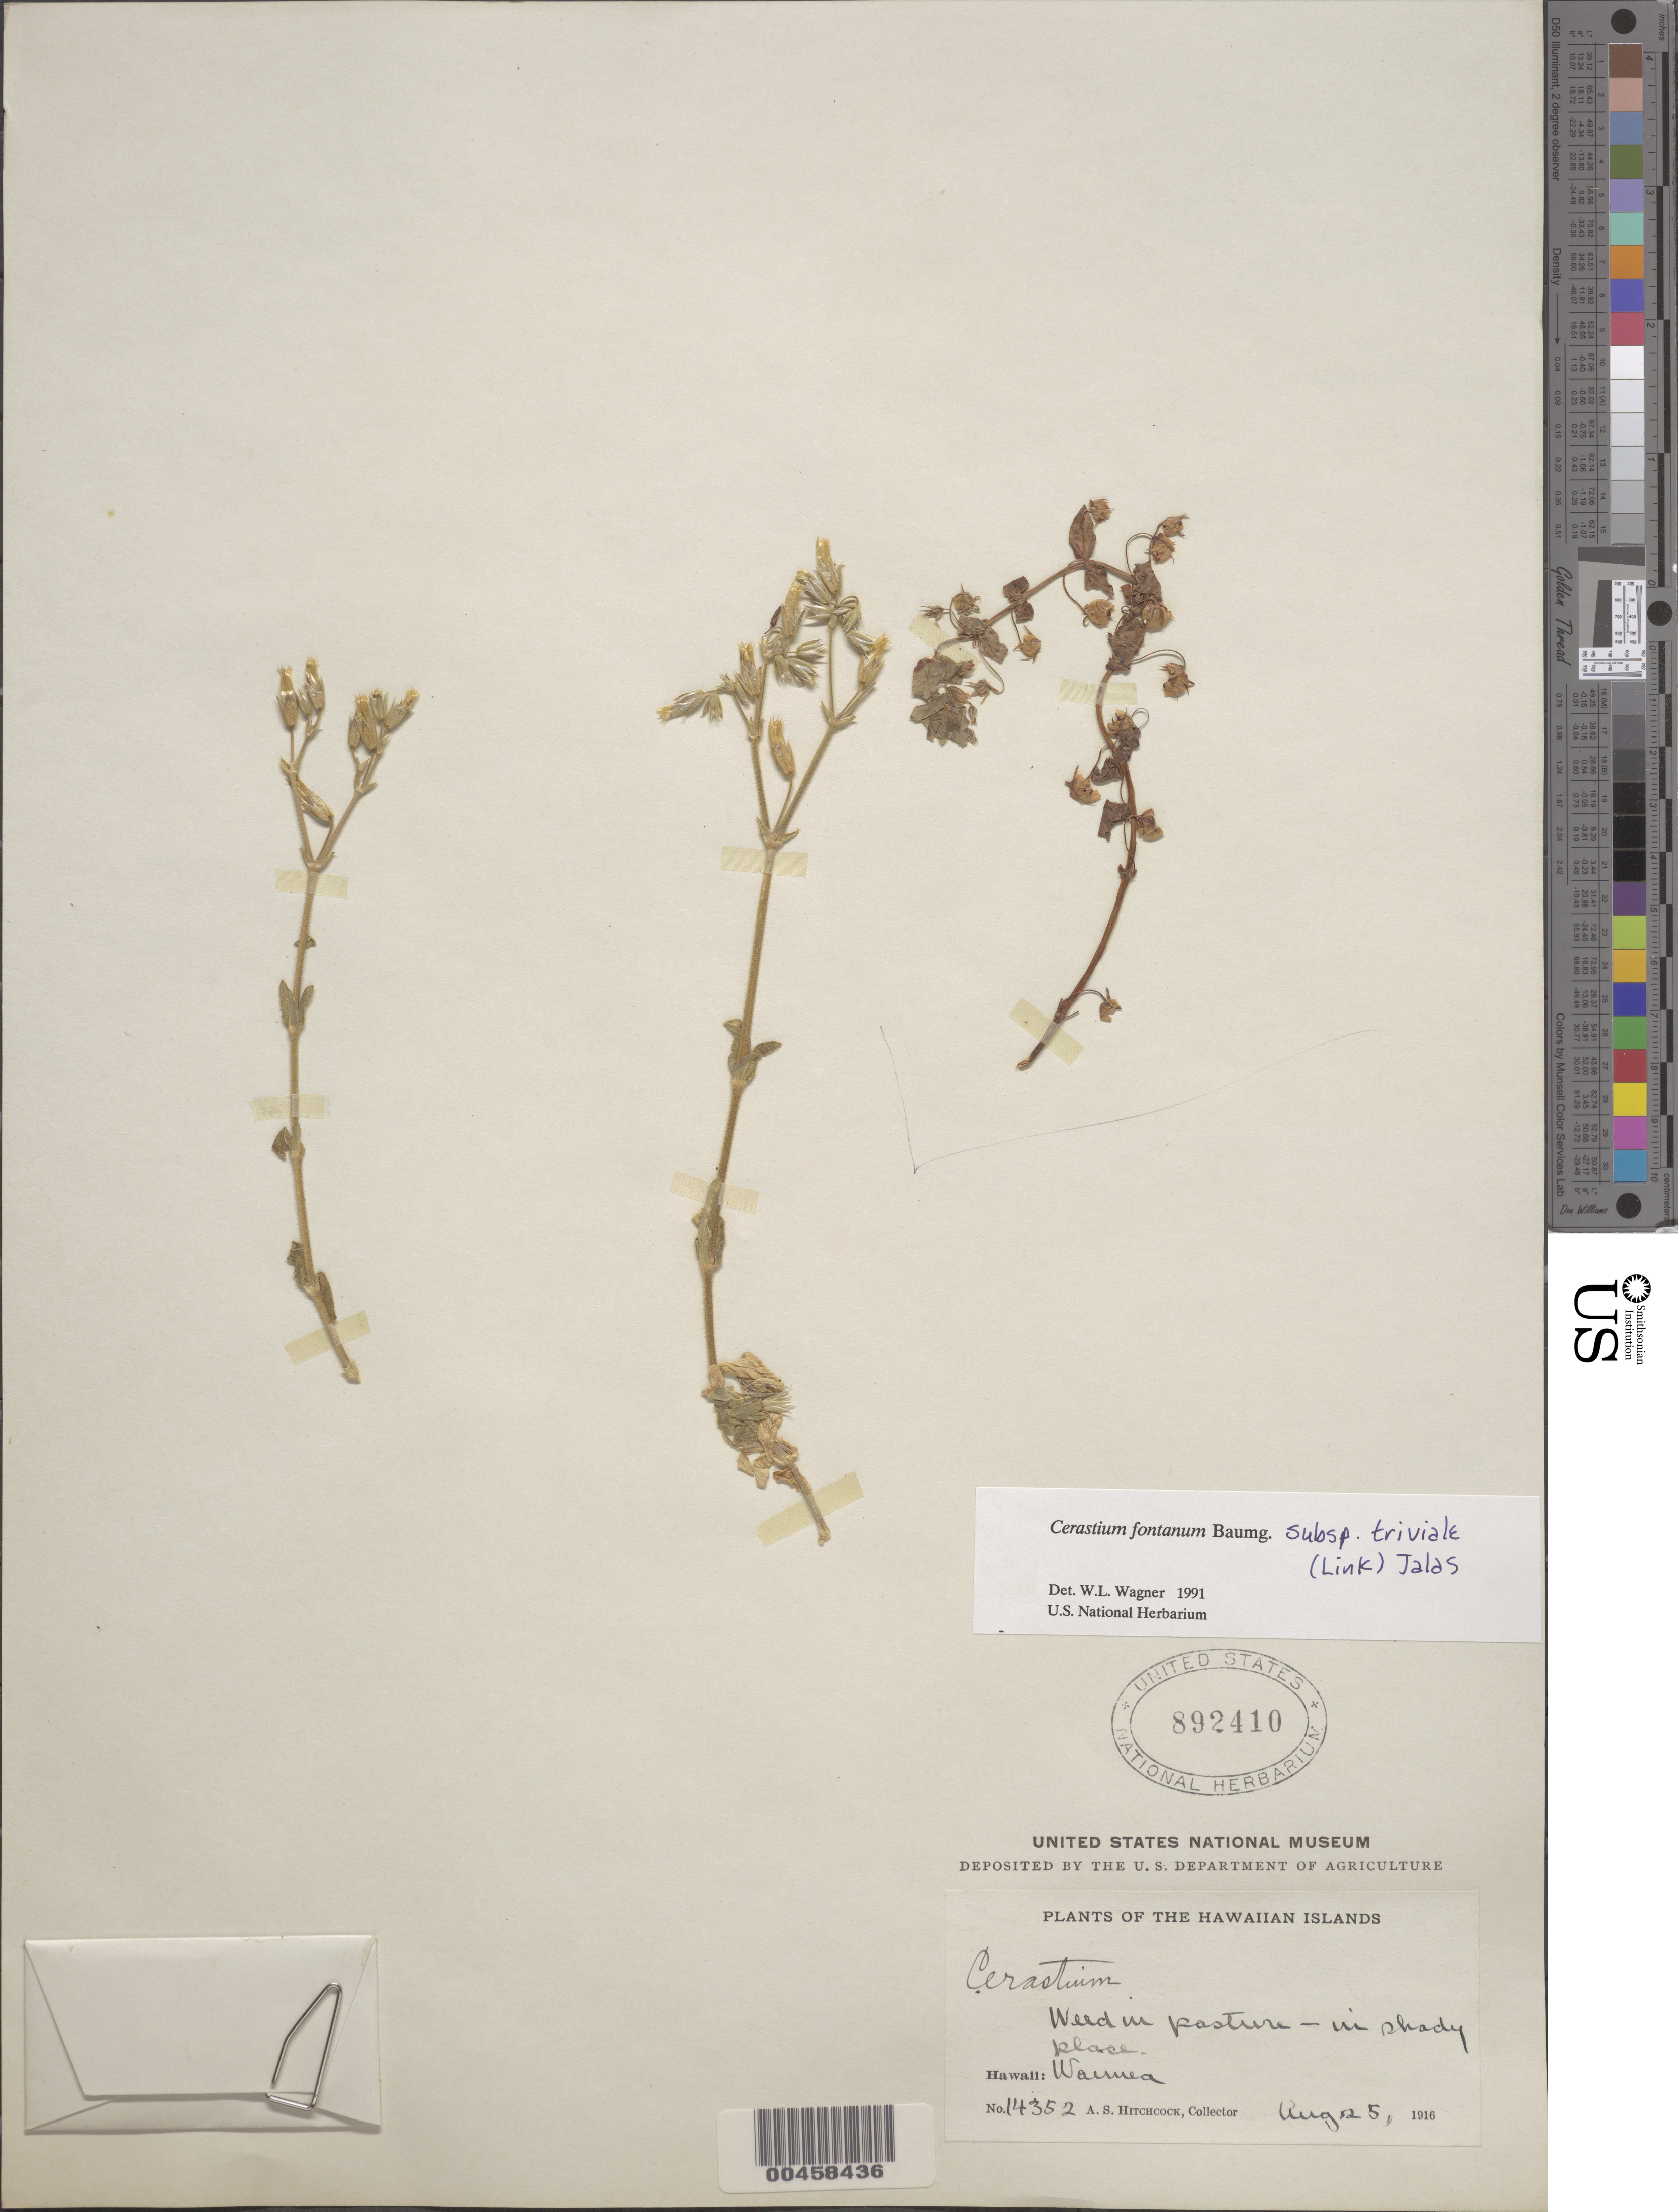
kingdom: Plantae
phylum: Tracheophyta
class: Magnoliopsida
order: Caryophyllales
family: Caryophyllaceae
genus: Cerastium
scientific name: Cerastium fontanum subsp. triviale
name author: (E.H.L. Krause) Jalas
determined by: Wagner, W. L., (BOT), Smithsonian Institution - National Museum of Natural History (UNITED STATES)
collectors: A. S. Hitchcock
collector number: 14352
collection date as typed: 25 Aug 1916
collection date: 1916-08-25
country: United States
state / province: Hawaii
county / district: Kauai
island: Kaua'i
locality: Waimea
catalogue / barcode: US 892410